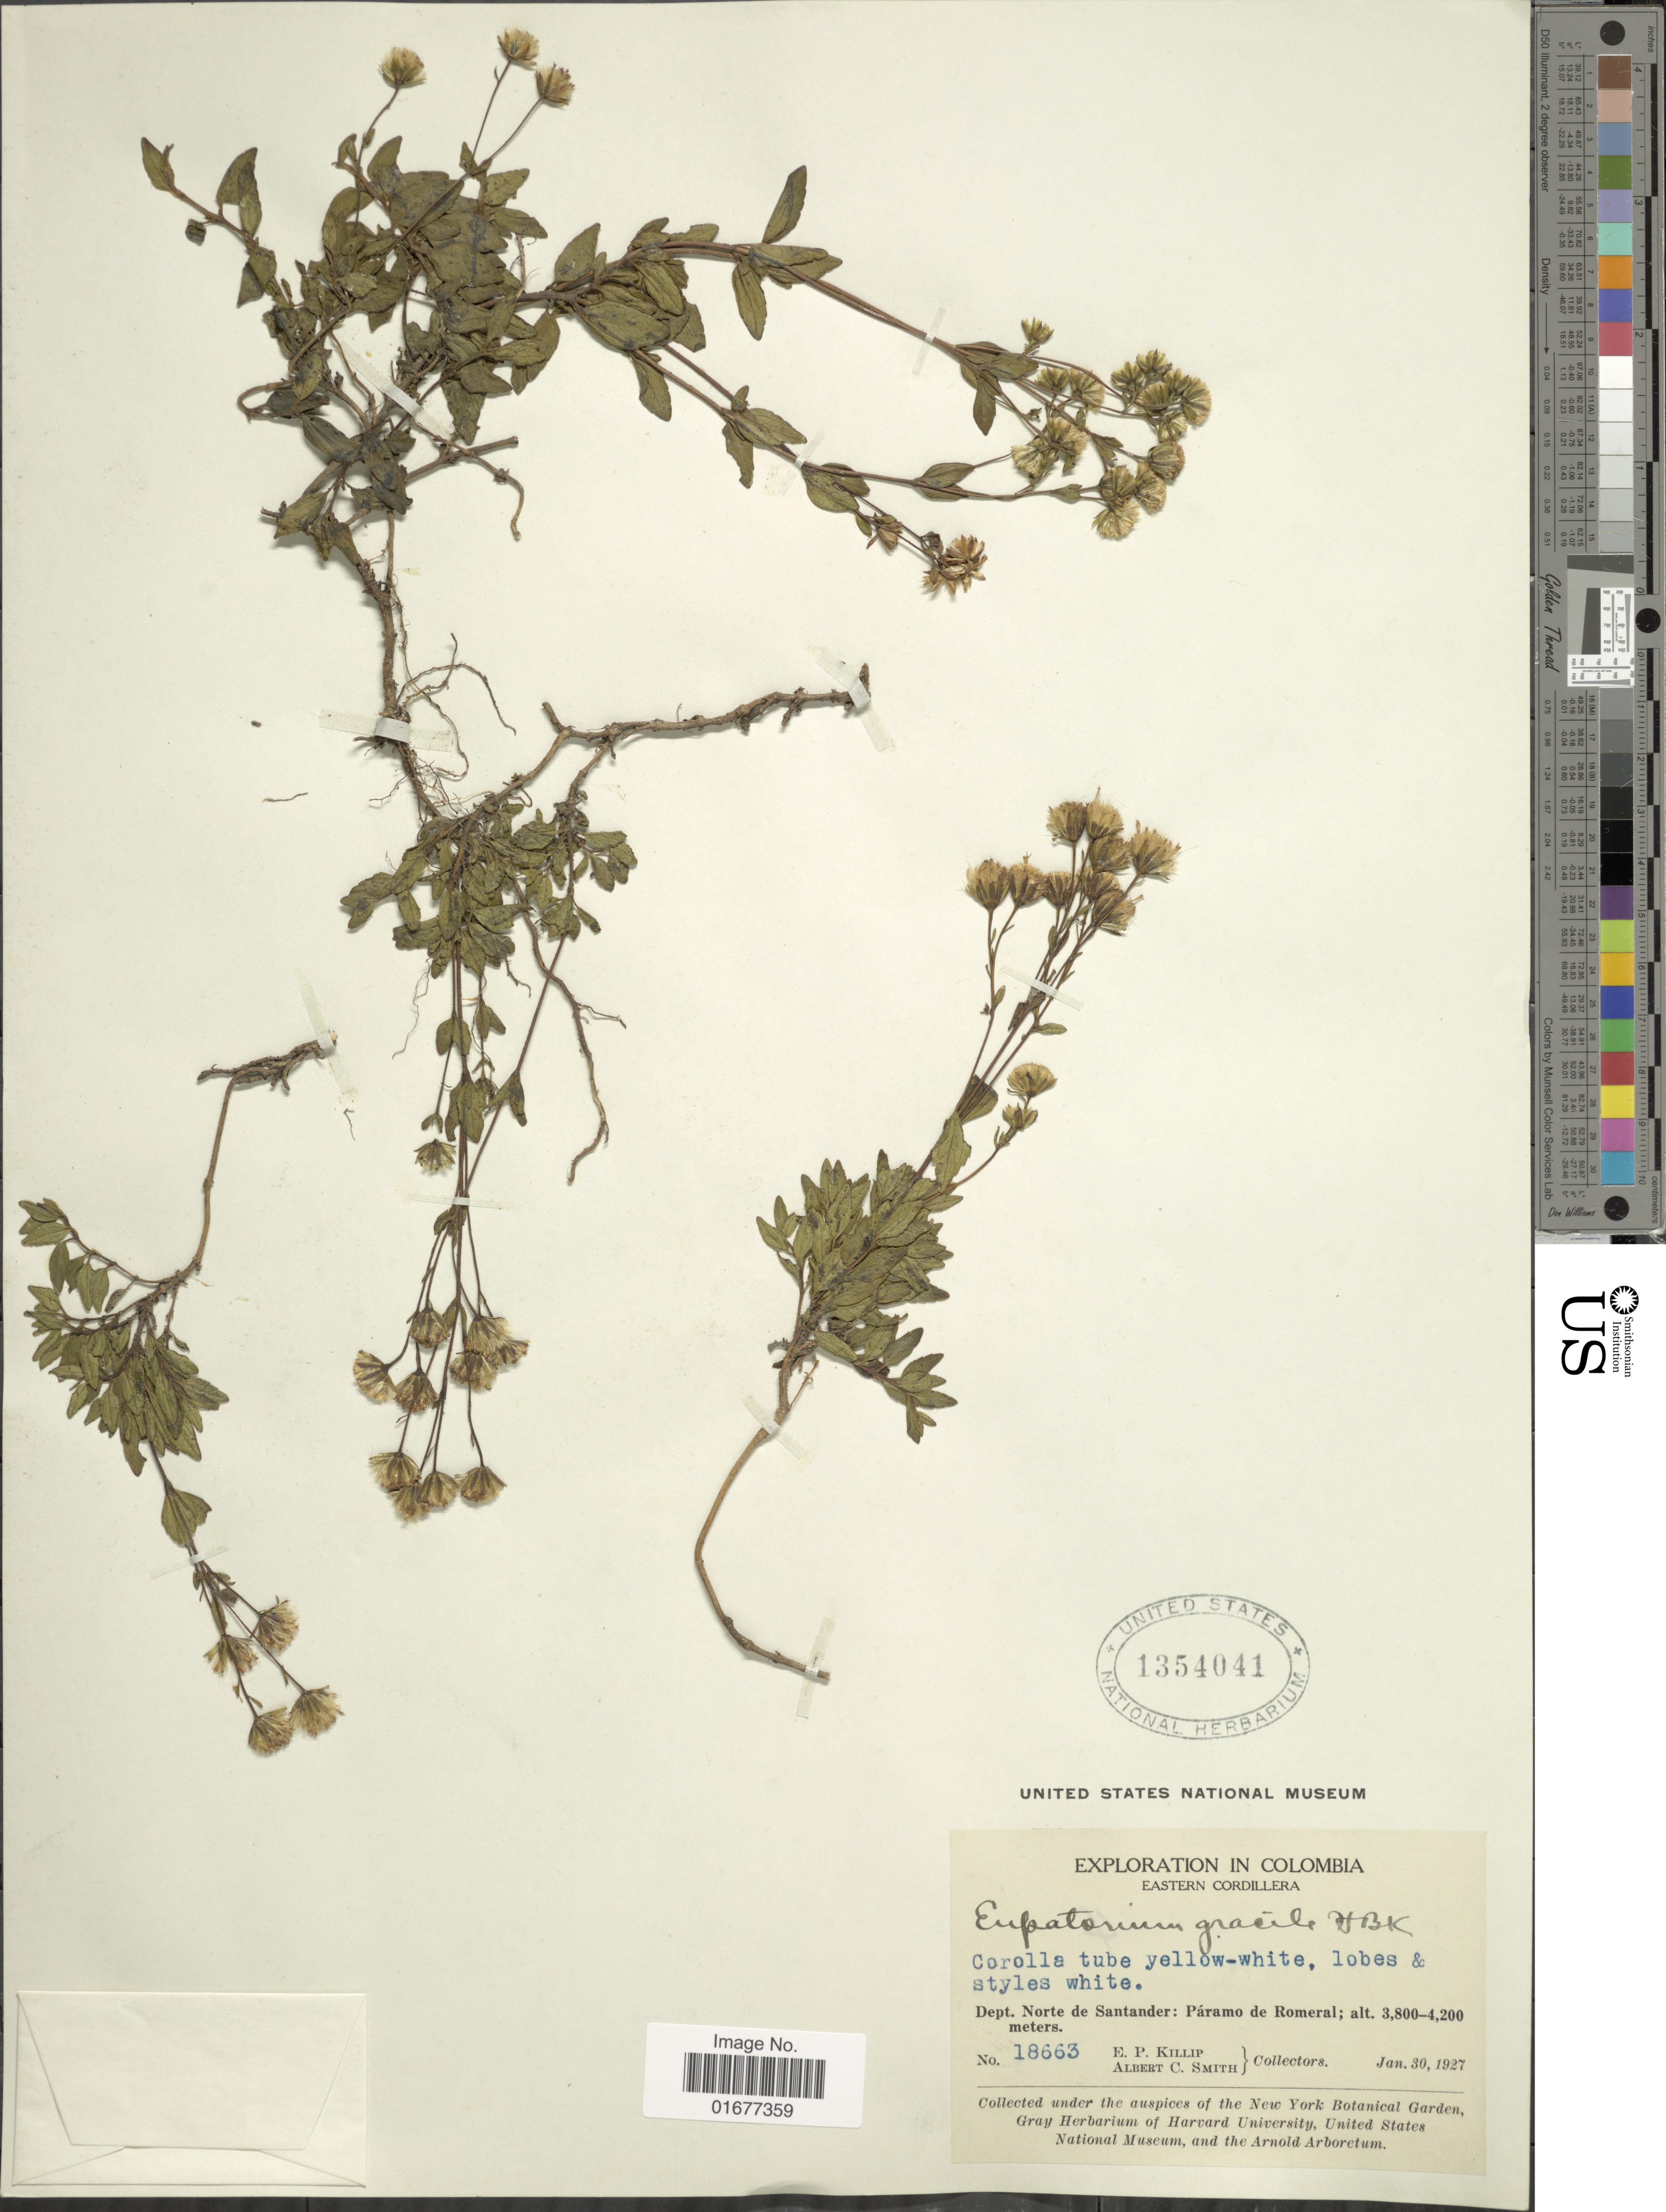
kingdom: Plantae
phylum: Tracheophyta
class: Magnoliopsida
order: Asterales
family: Asteraceae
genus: Ageratina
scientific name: Ageratina gracilis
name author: (Kunth) R.M. King & H. Rob.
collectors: E. P. Killip & A. C. Smith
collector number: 18663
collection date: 1927-01-30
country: Colombia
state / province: Norte de Santander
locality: Paramo de Romeral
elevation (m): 3800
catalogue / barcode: US 1354041